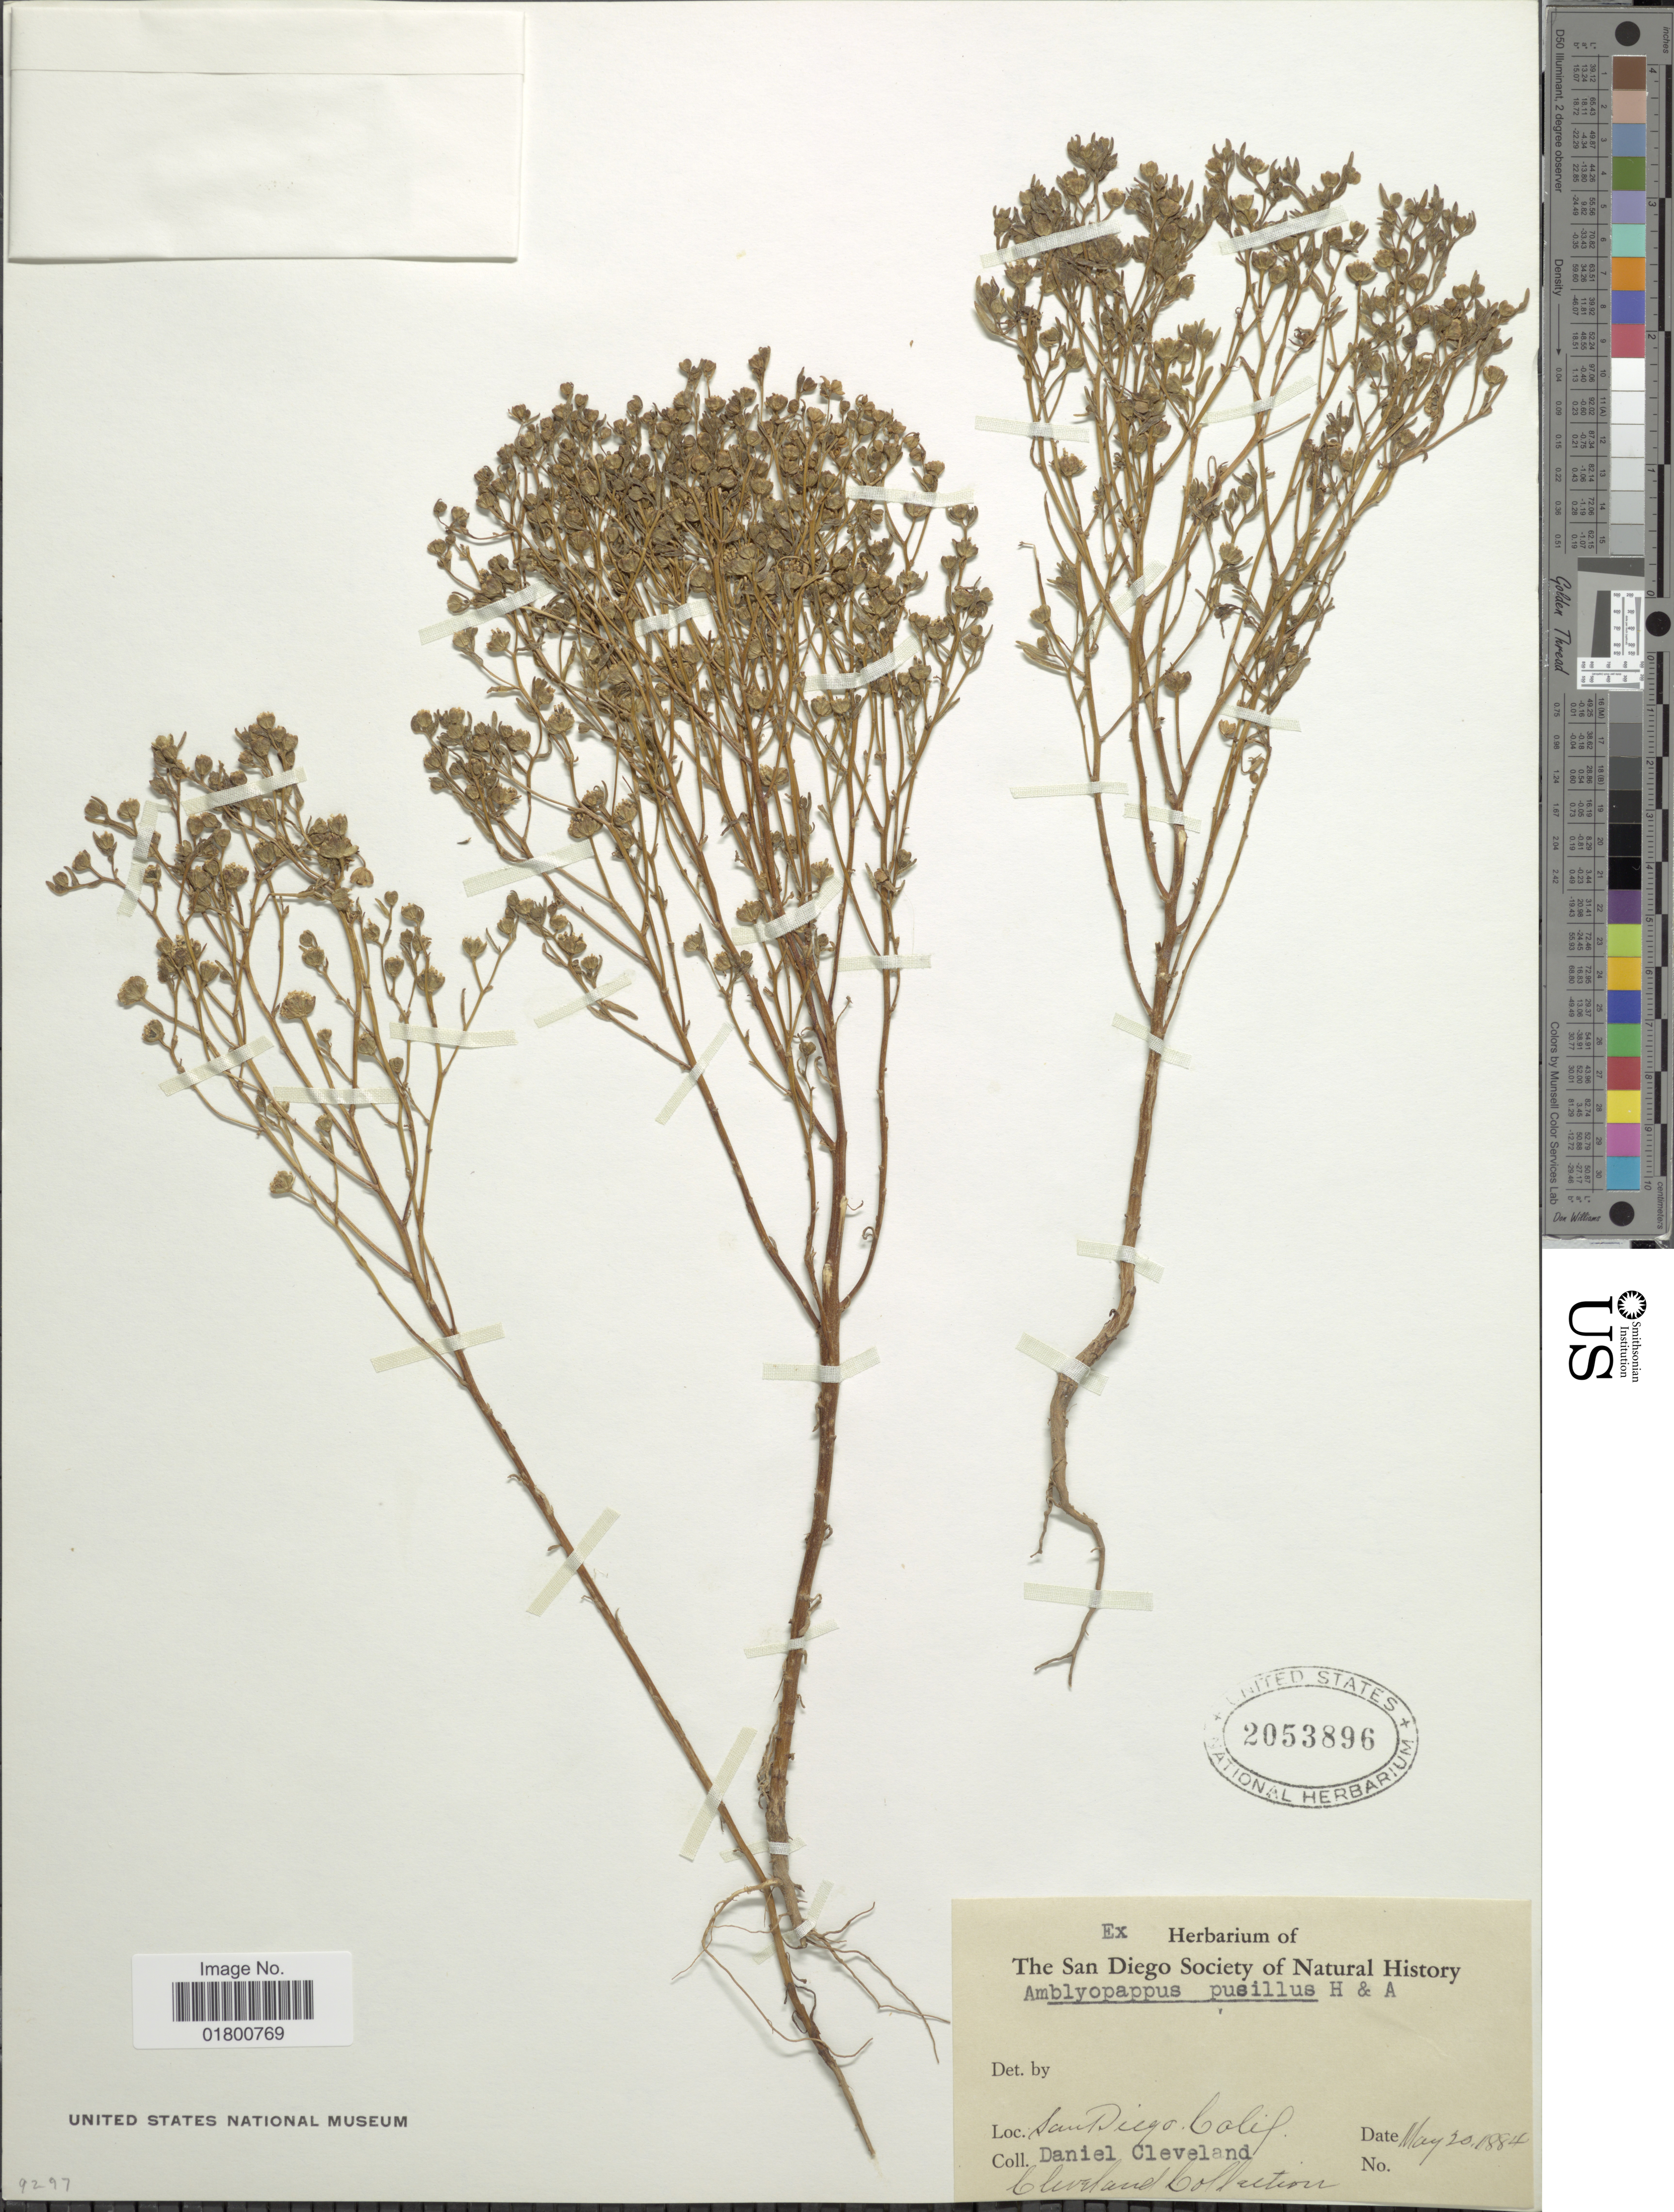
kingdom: Plantae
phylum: Tracheophyta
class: Magnoliopsida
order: Asterales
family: Asteraceae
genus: Amblyopappus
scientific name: Amblyopappus pusillus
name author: Hook. & Arn.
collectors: D. Cleveland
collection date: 1884-05-20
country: United States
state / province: California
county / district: San Diego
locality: San Diego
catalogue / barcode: US 2053896